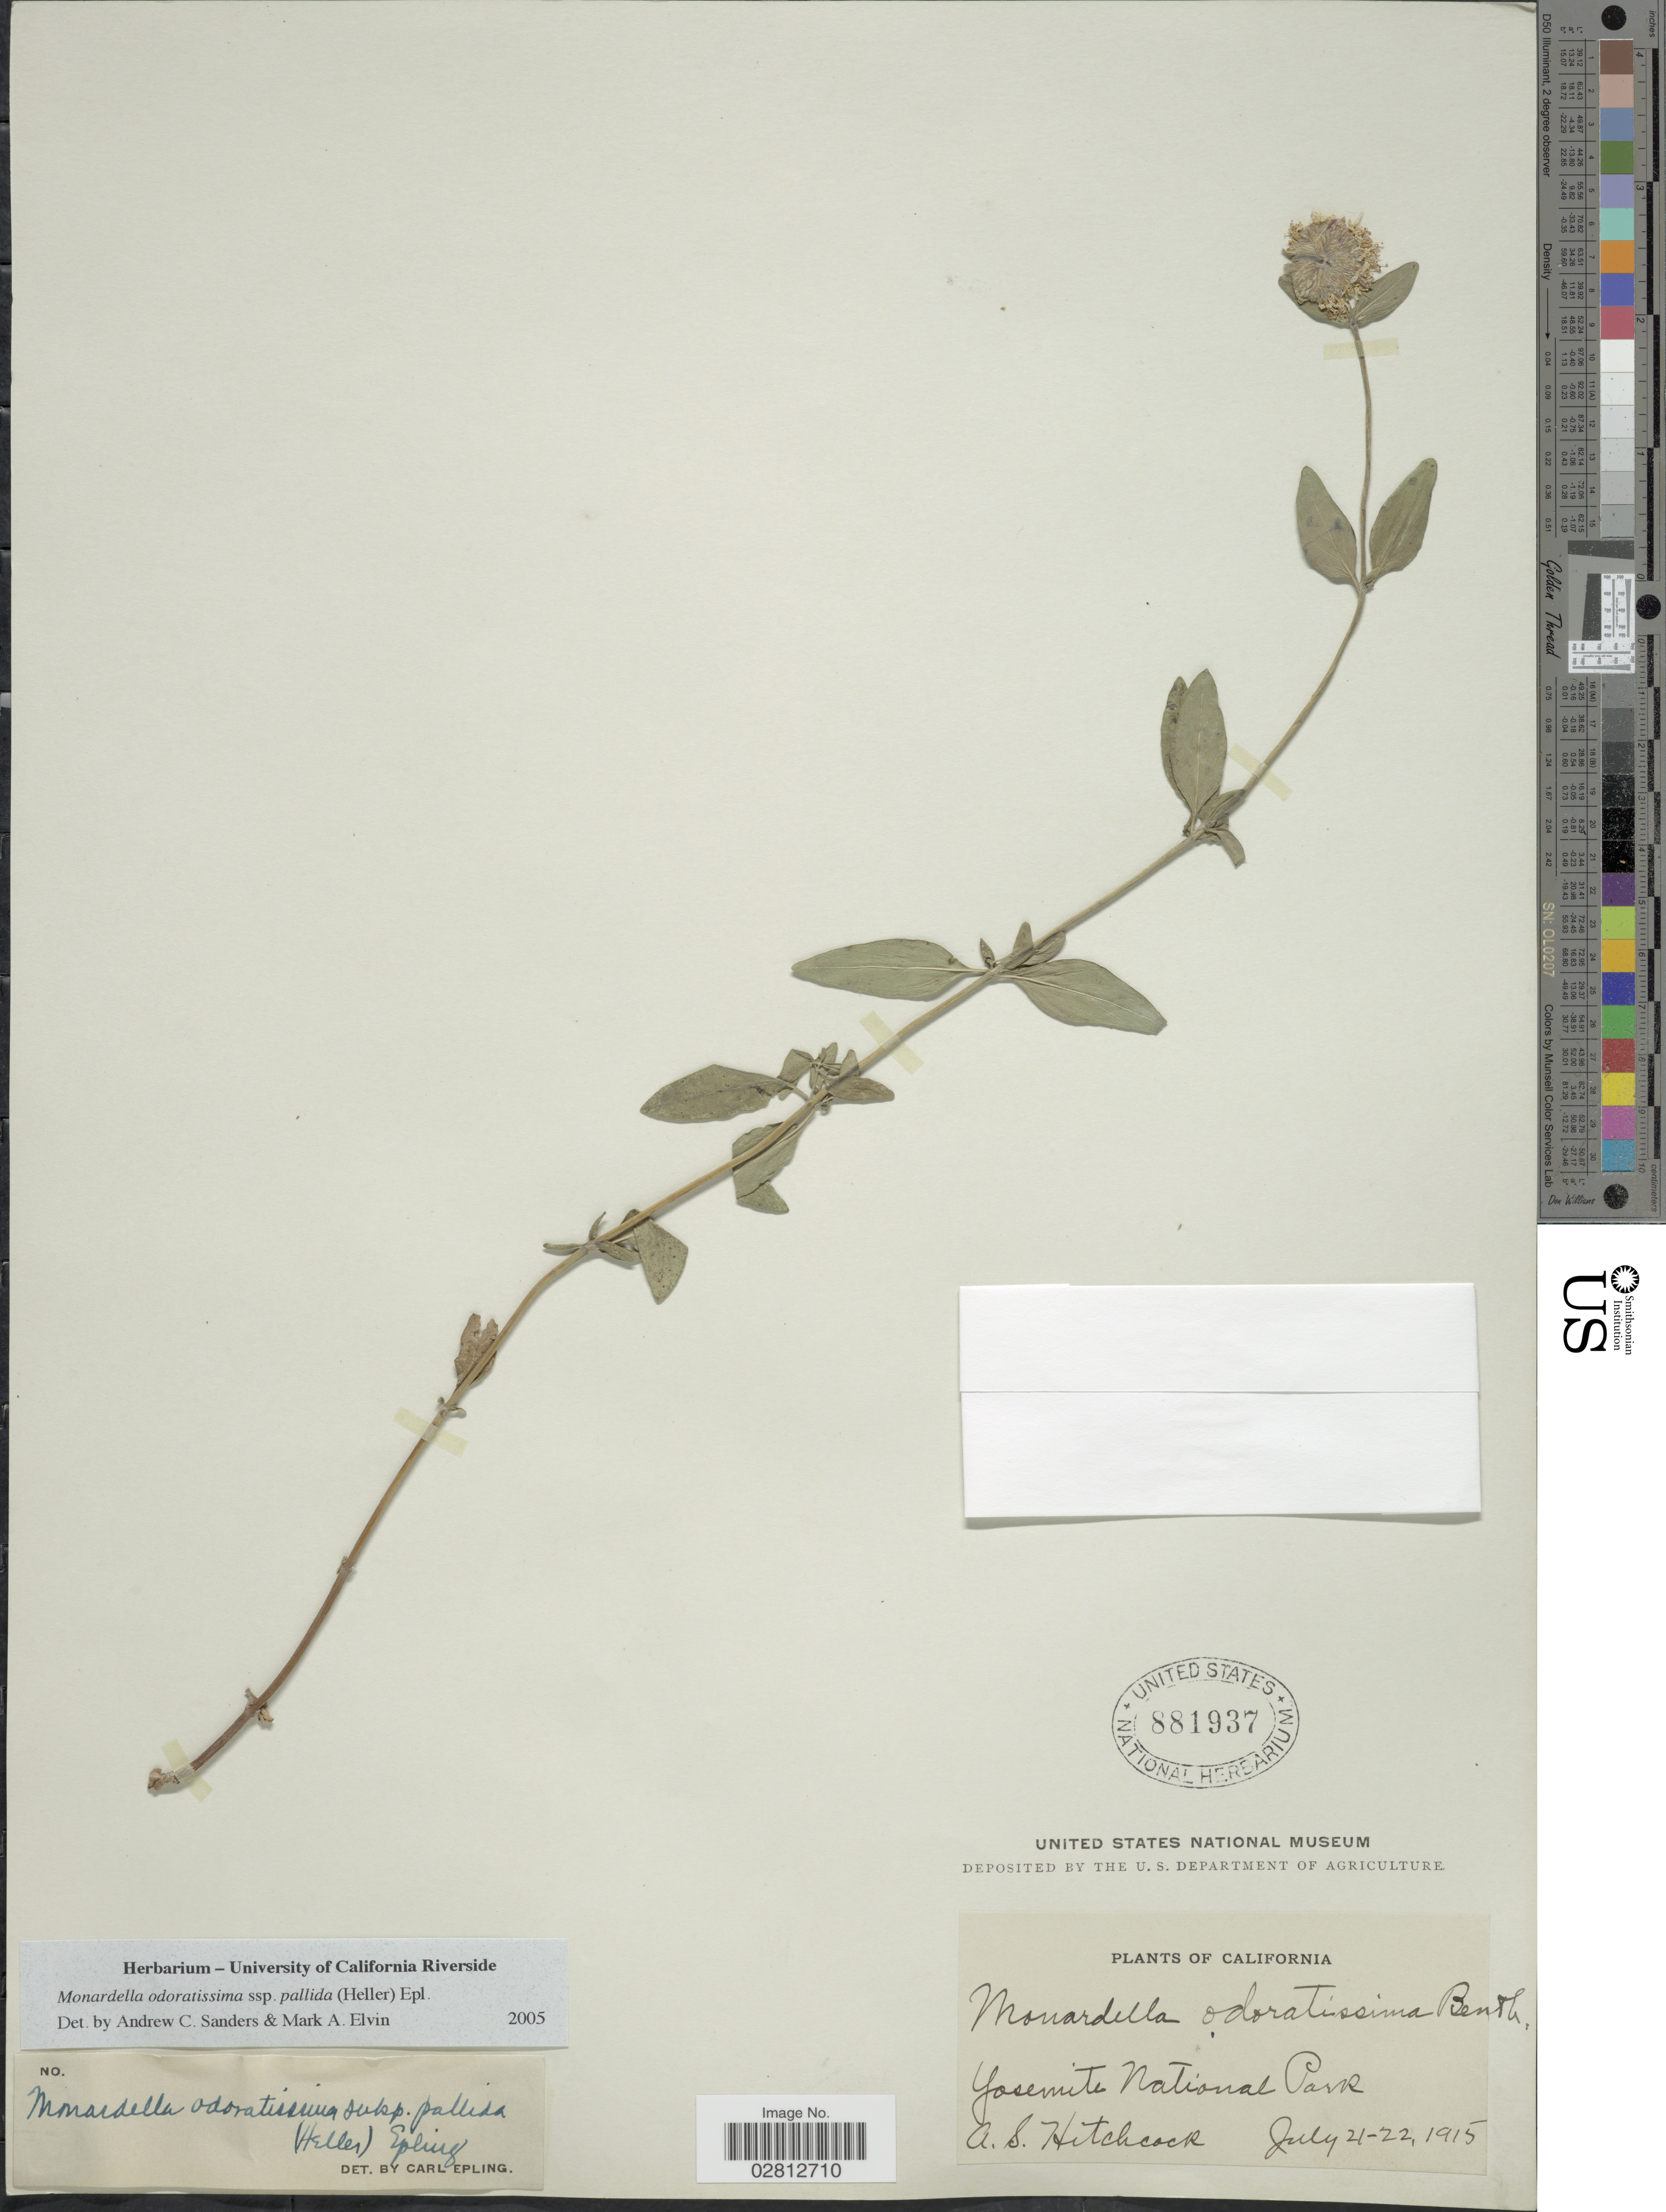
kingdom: Plantae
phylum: Tracheophyta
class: Magnoliopsida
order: Lamiales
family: Lamiaceae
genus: Monardella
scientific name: Monardella odoratissima subsp. pallida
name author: (A. Heller) Epling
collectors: A. S. Hitchcock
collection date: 1915-07-21/1915-07-22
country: United States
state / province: California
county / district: Mariposa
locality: Yosemite National Park.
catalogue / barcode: US 881937